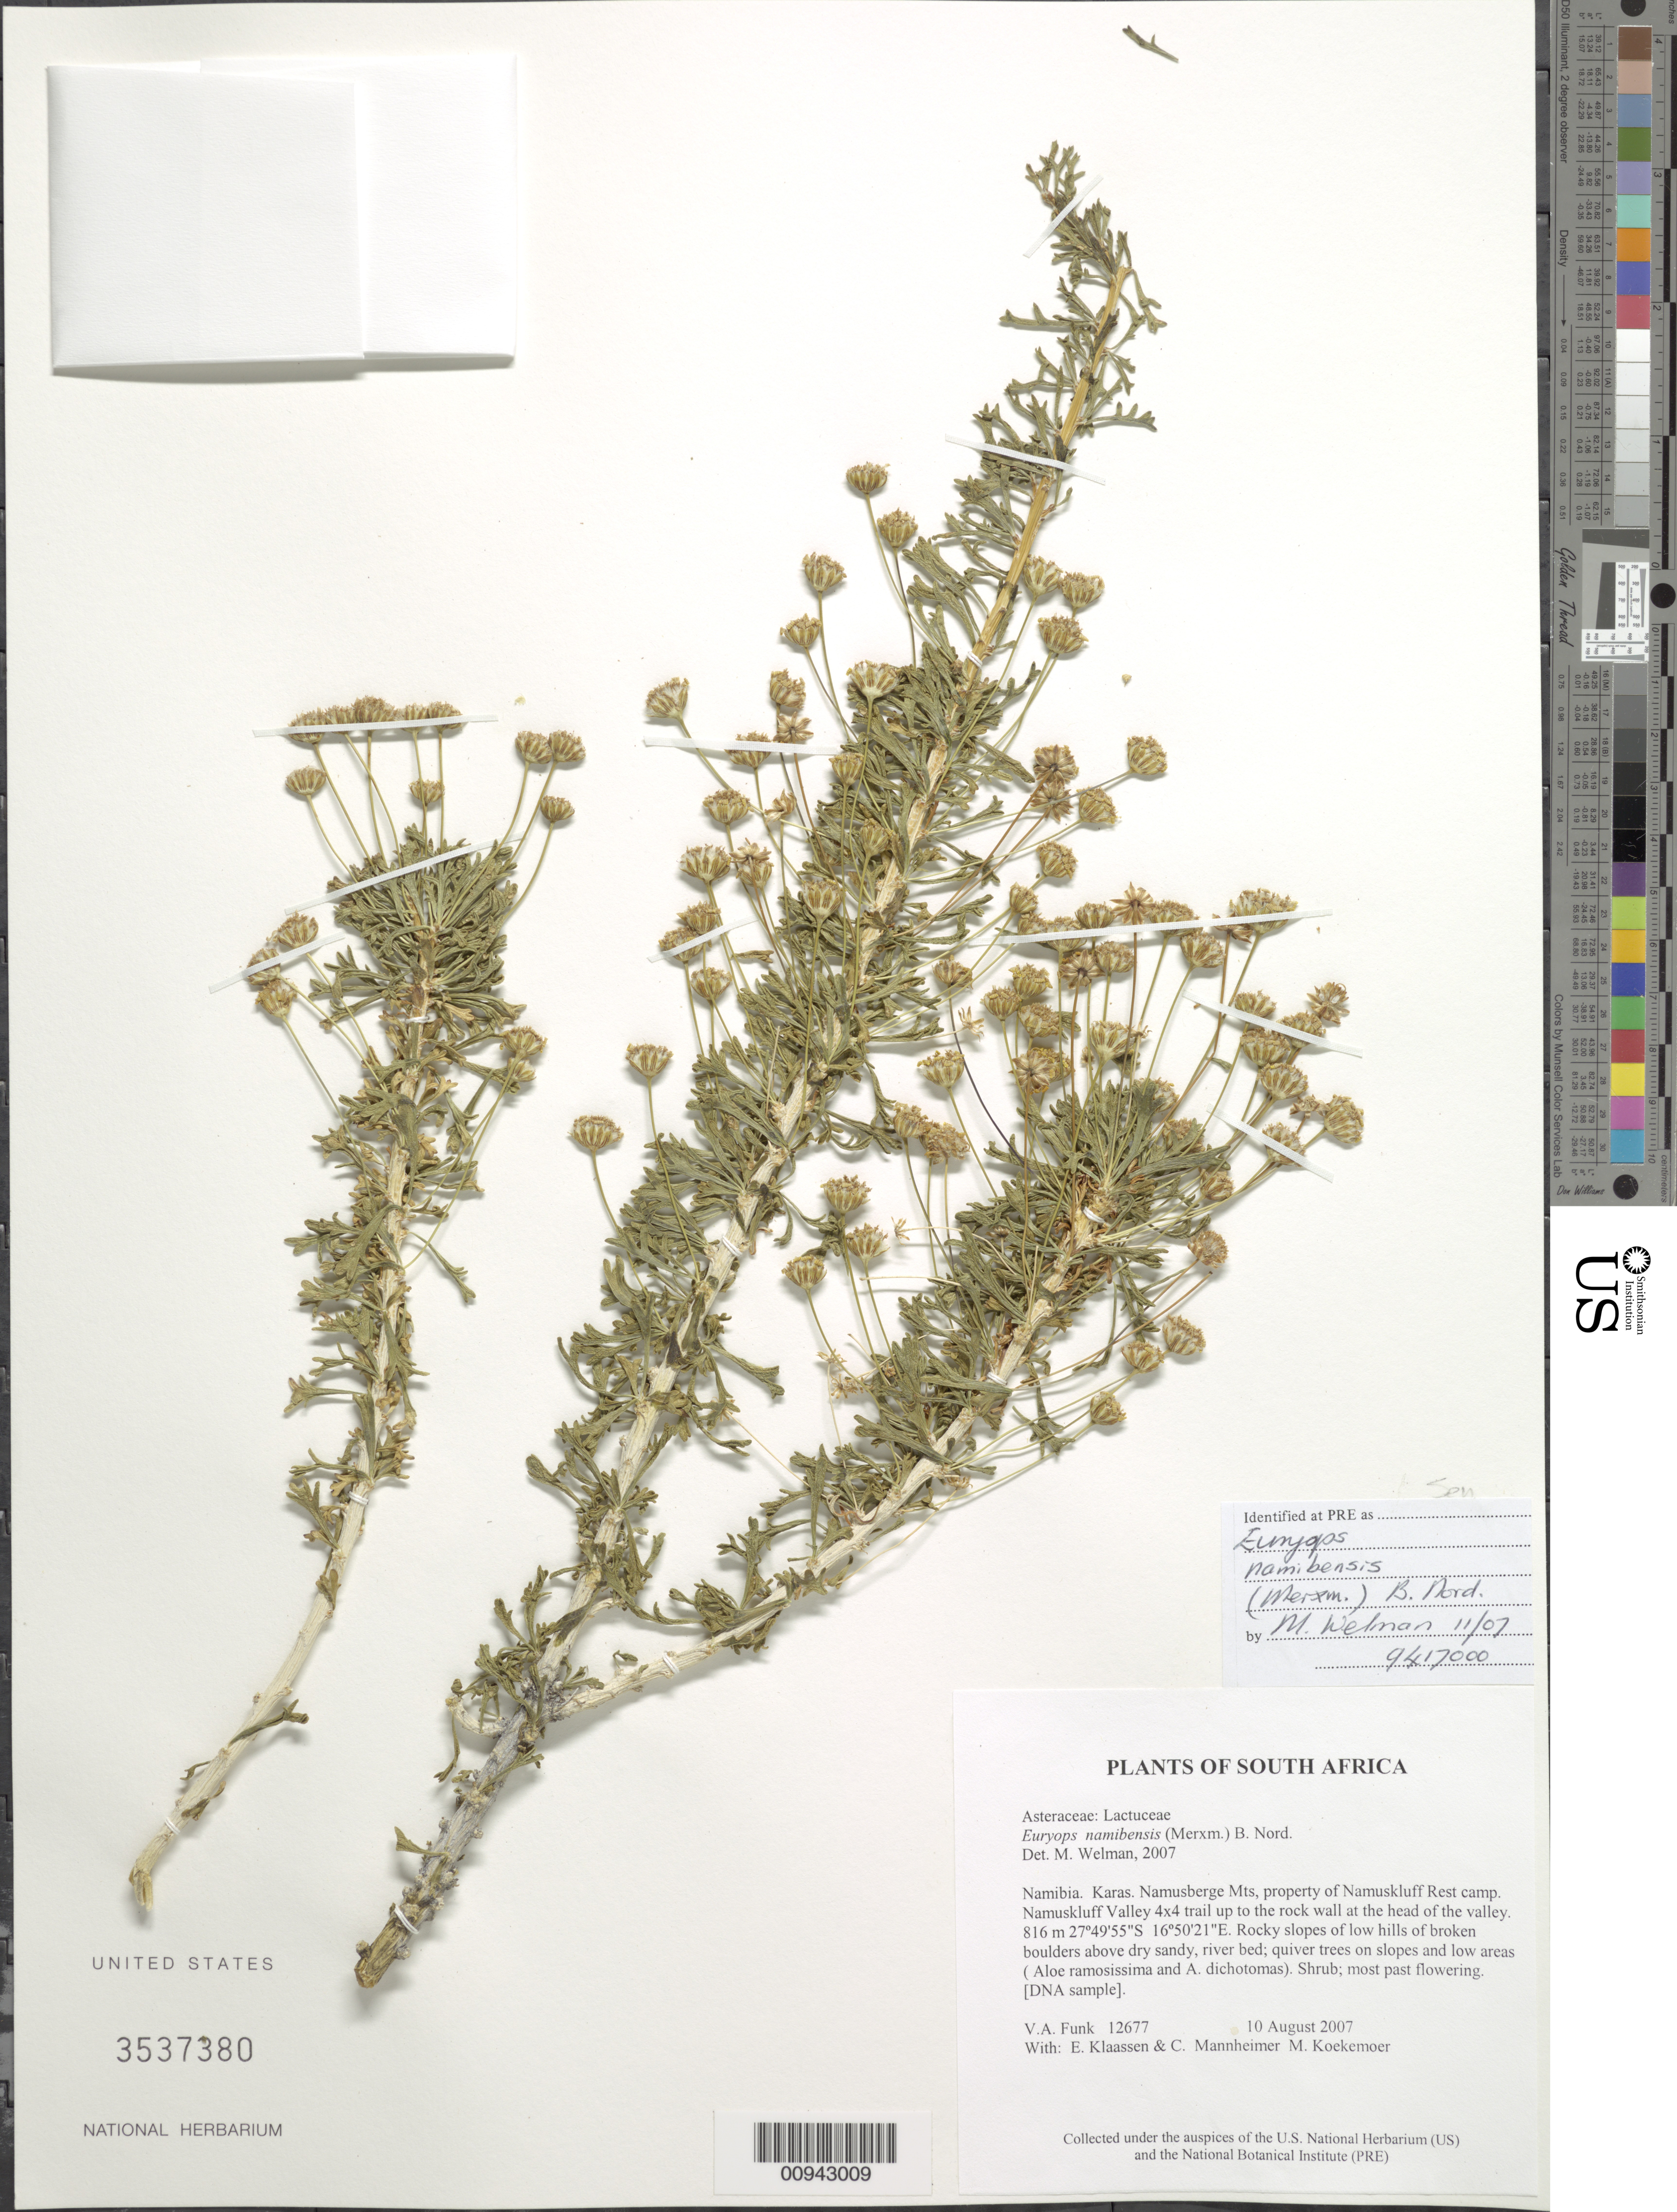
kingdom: Plantae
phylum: Tracheophyta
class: Magnoliopsida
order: Asterales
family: Asteraceae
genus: Euryops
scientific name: Euryops namibensis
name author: (Merxm.) B. Nord.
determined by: Welman, M.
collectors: V. Funk, M. Koekemoer, E. S. Klaassen & C. A. Mannheimer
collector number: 12677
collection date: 2007-08-10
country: Namibia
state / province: Karas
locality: Namusberge Mts, property of Namuskluff Rest camp. Namuskluff Valley 4x4 trail up to the rock wall at the head of the valley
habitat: Rocky slopes of low hills of broken boulders above dry sandy, river bed; quiver trees on slopes and low areas ( Aloe ramosissima and A. dichotomas)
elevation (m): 816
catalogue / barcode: US 3537380